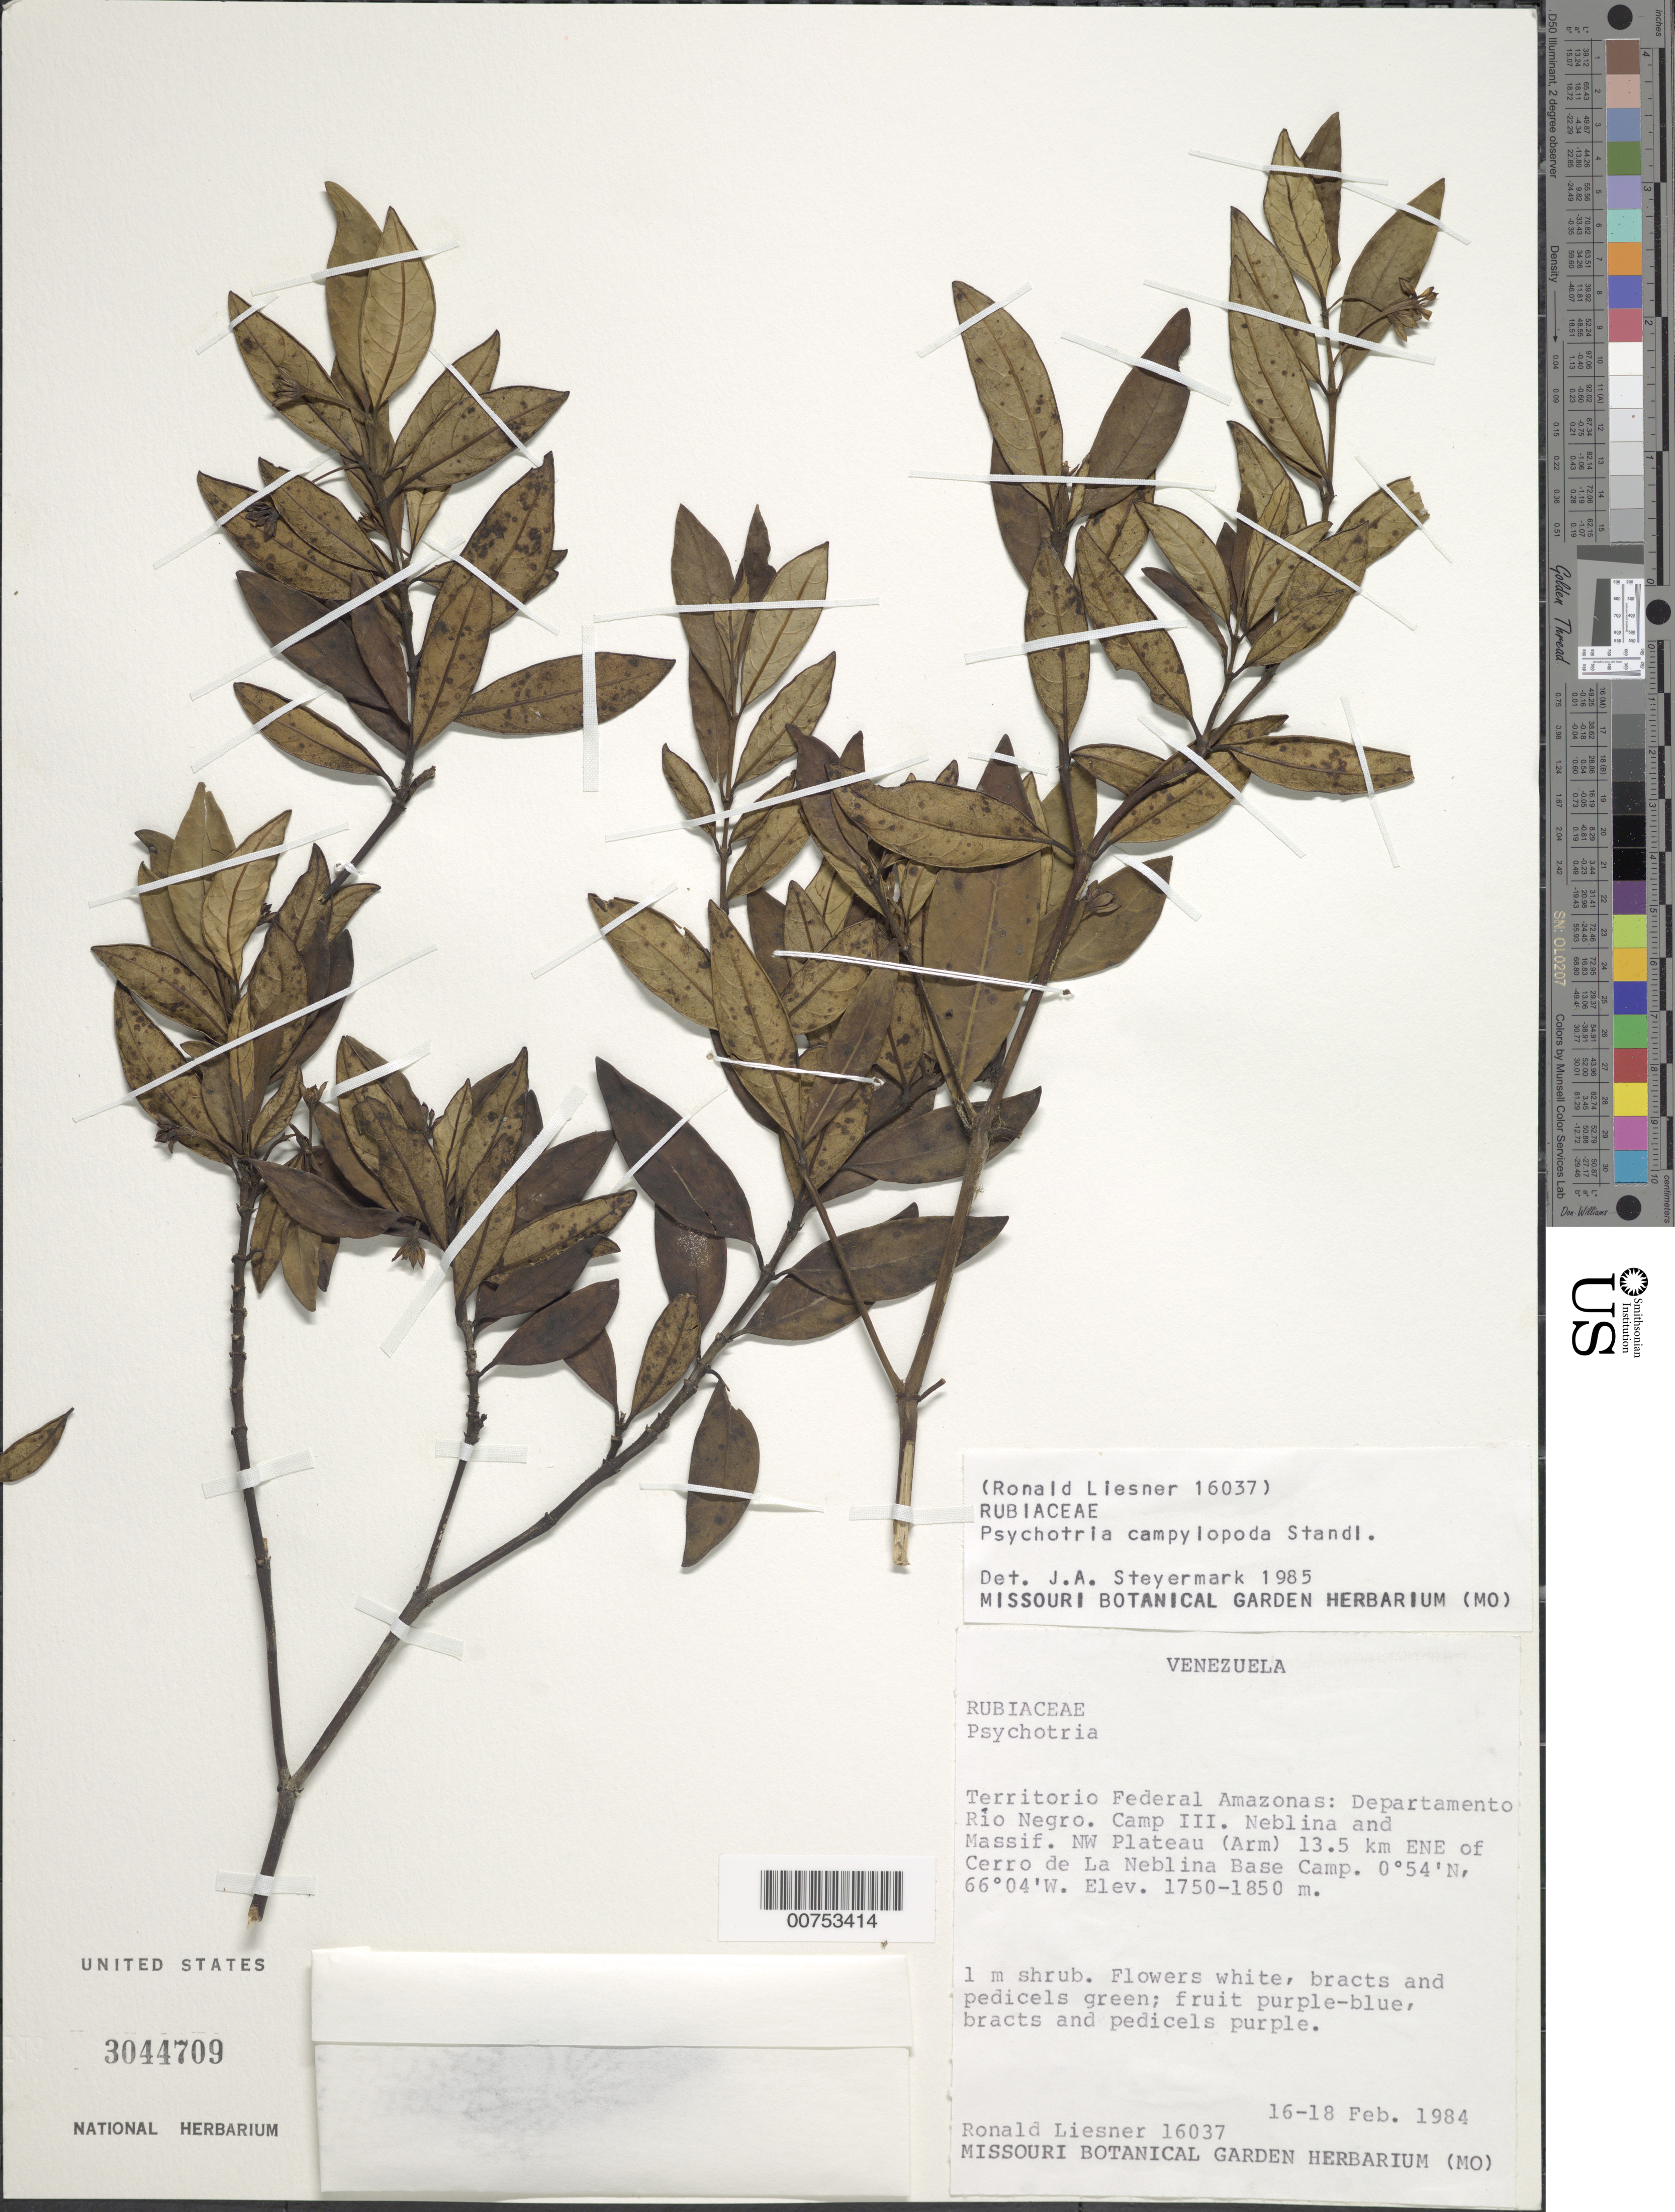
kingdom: Plantae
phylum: Tracheophyta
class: Magnoliopsida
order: Gentianales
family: Rubiaceae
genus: Psychotria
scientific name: Psychotria campylopoda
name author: Standl.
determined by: Steyermark, Julian A., (VEN)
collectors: R. L. Liesner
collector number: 16037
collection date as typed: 16-Feb-84 to 18-Feb-84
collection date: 1984-02-16/1984-02-18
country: Venezuela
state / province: Amazonas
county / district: Río Negro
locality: Cerro de La Neblina Base Camp, Camp III, Neblina & Massif, NW Plateau, 13.5 km ENE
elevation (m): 1750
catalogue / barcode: US 3044709